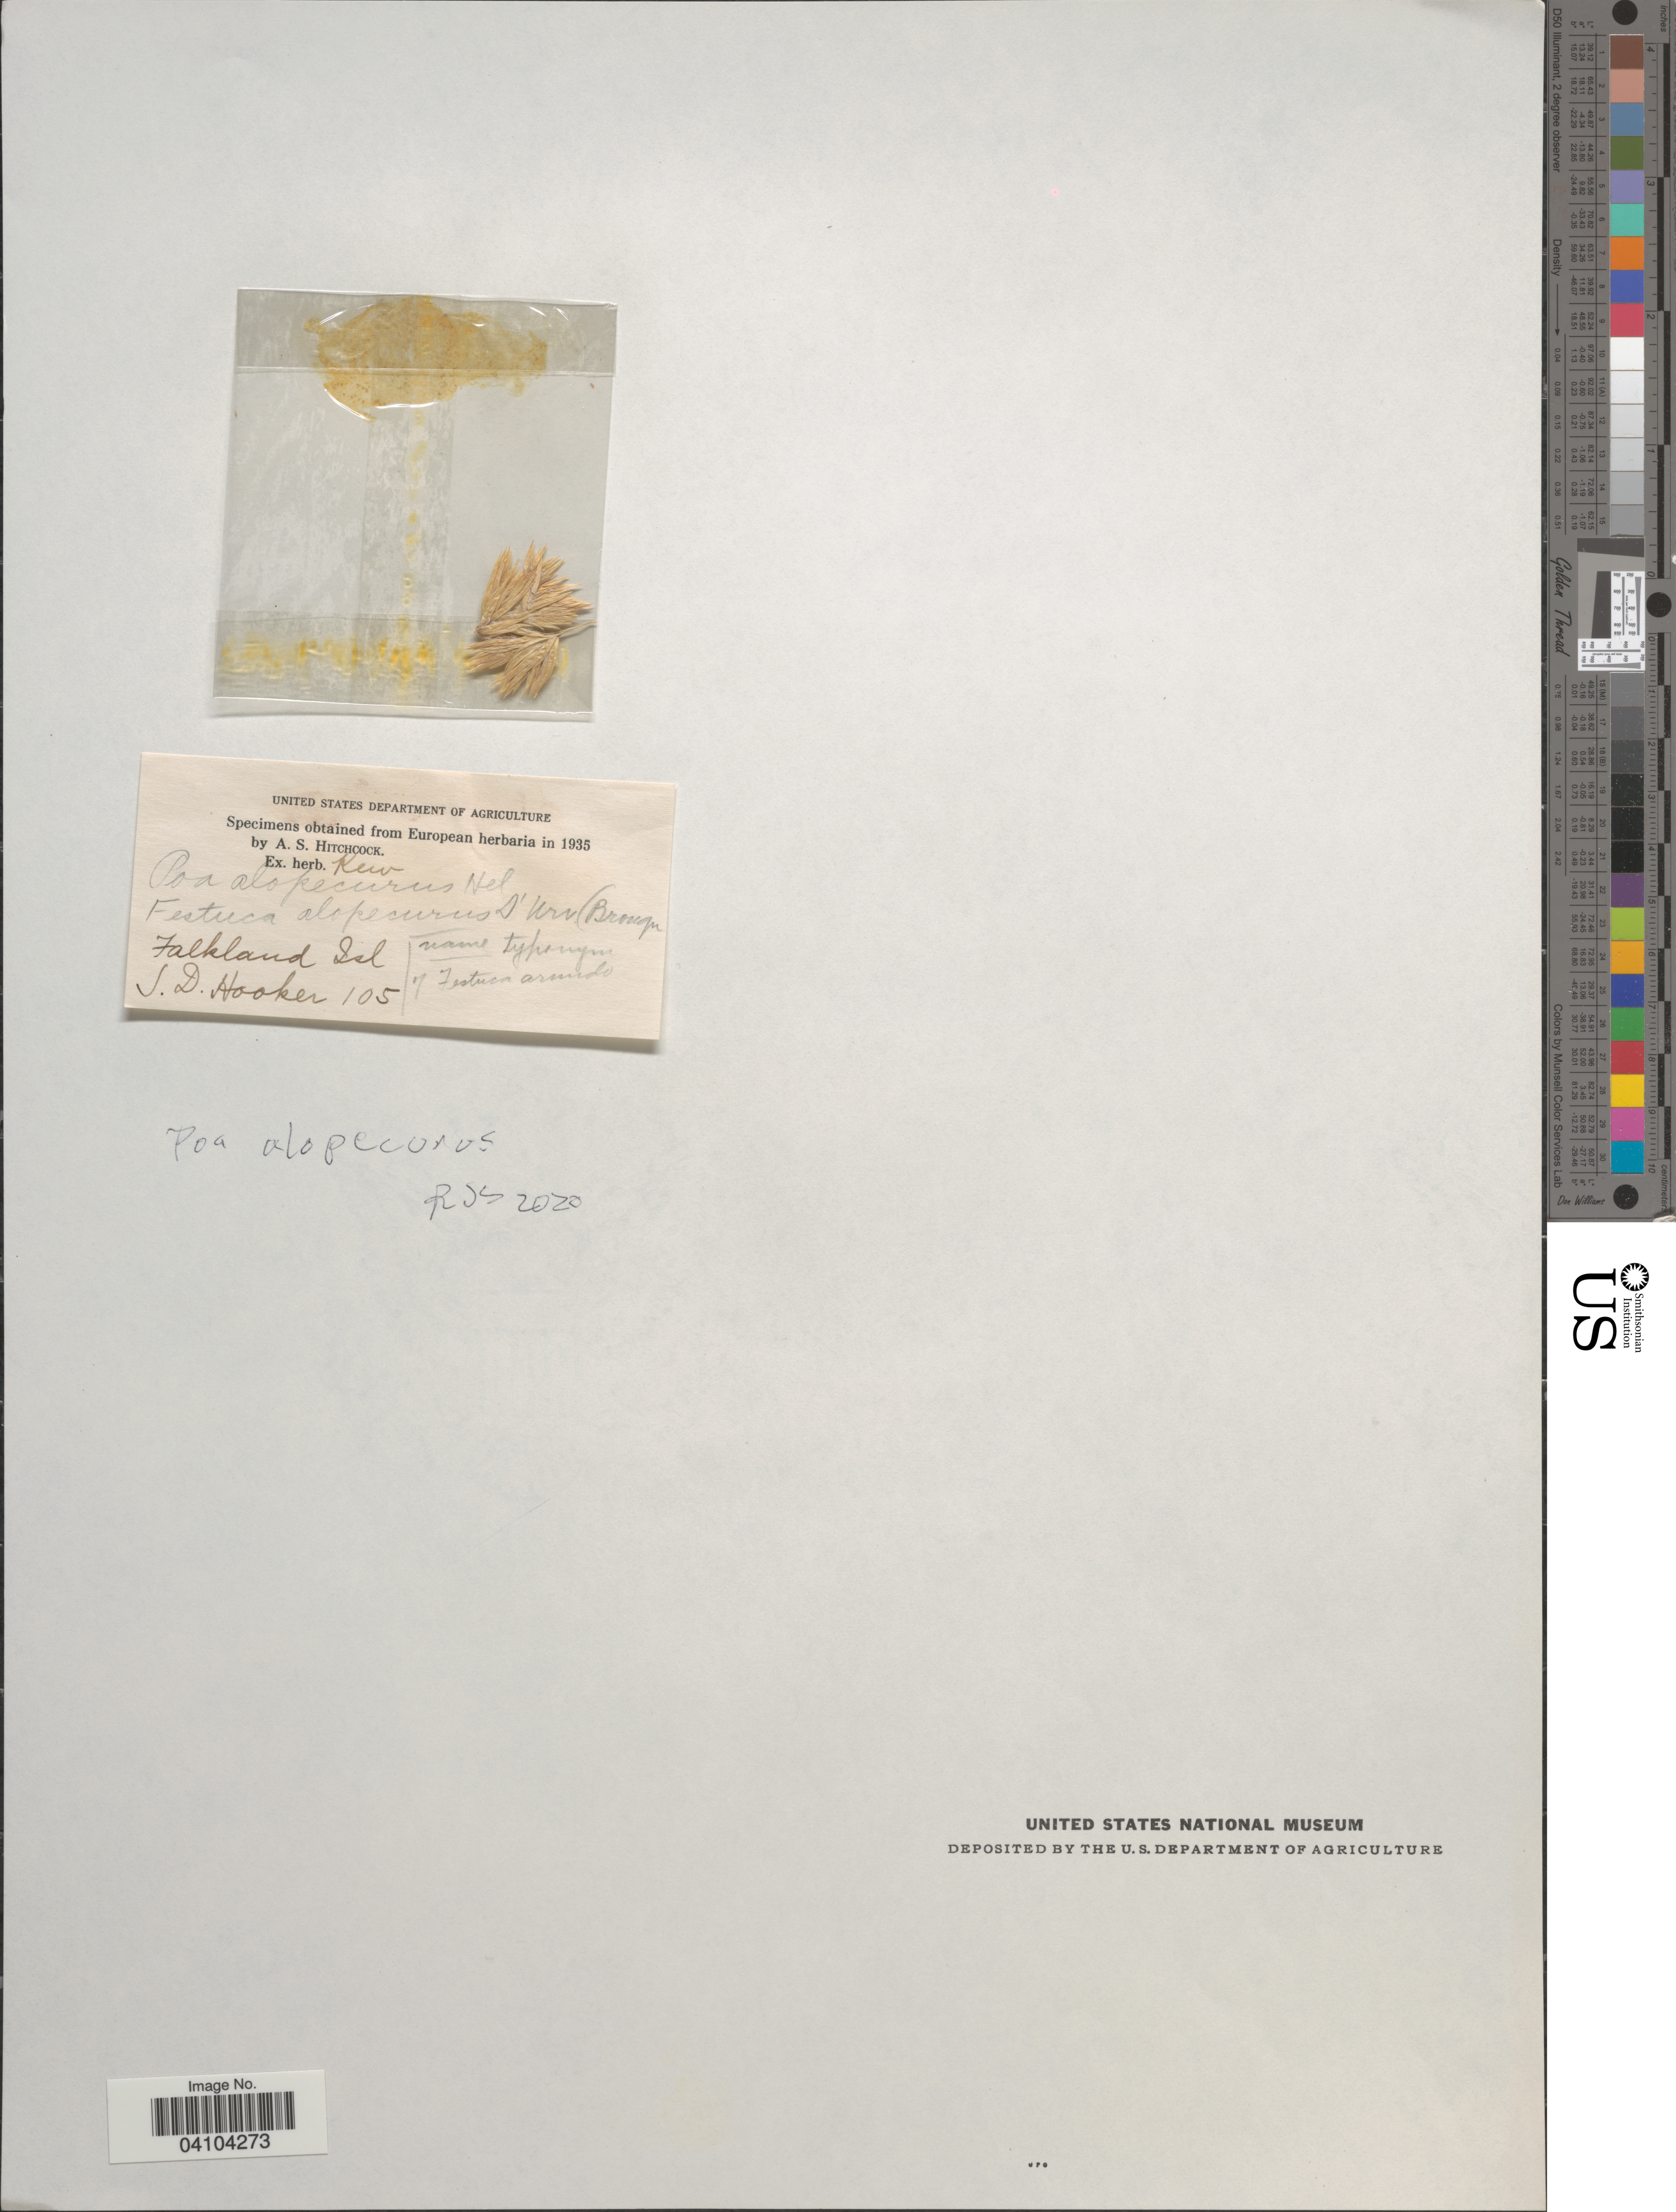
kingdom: Plantae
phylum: Tracheophyta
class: Liliopsida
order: Poales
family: Poaceae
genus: Poa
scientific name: Poa alopecurus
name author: (Gaudich. ex Mirb.) Kunth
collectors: J. D. Hooker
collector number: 105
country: Falkland Islands